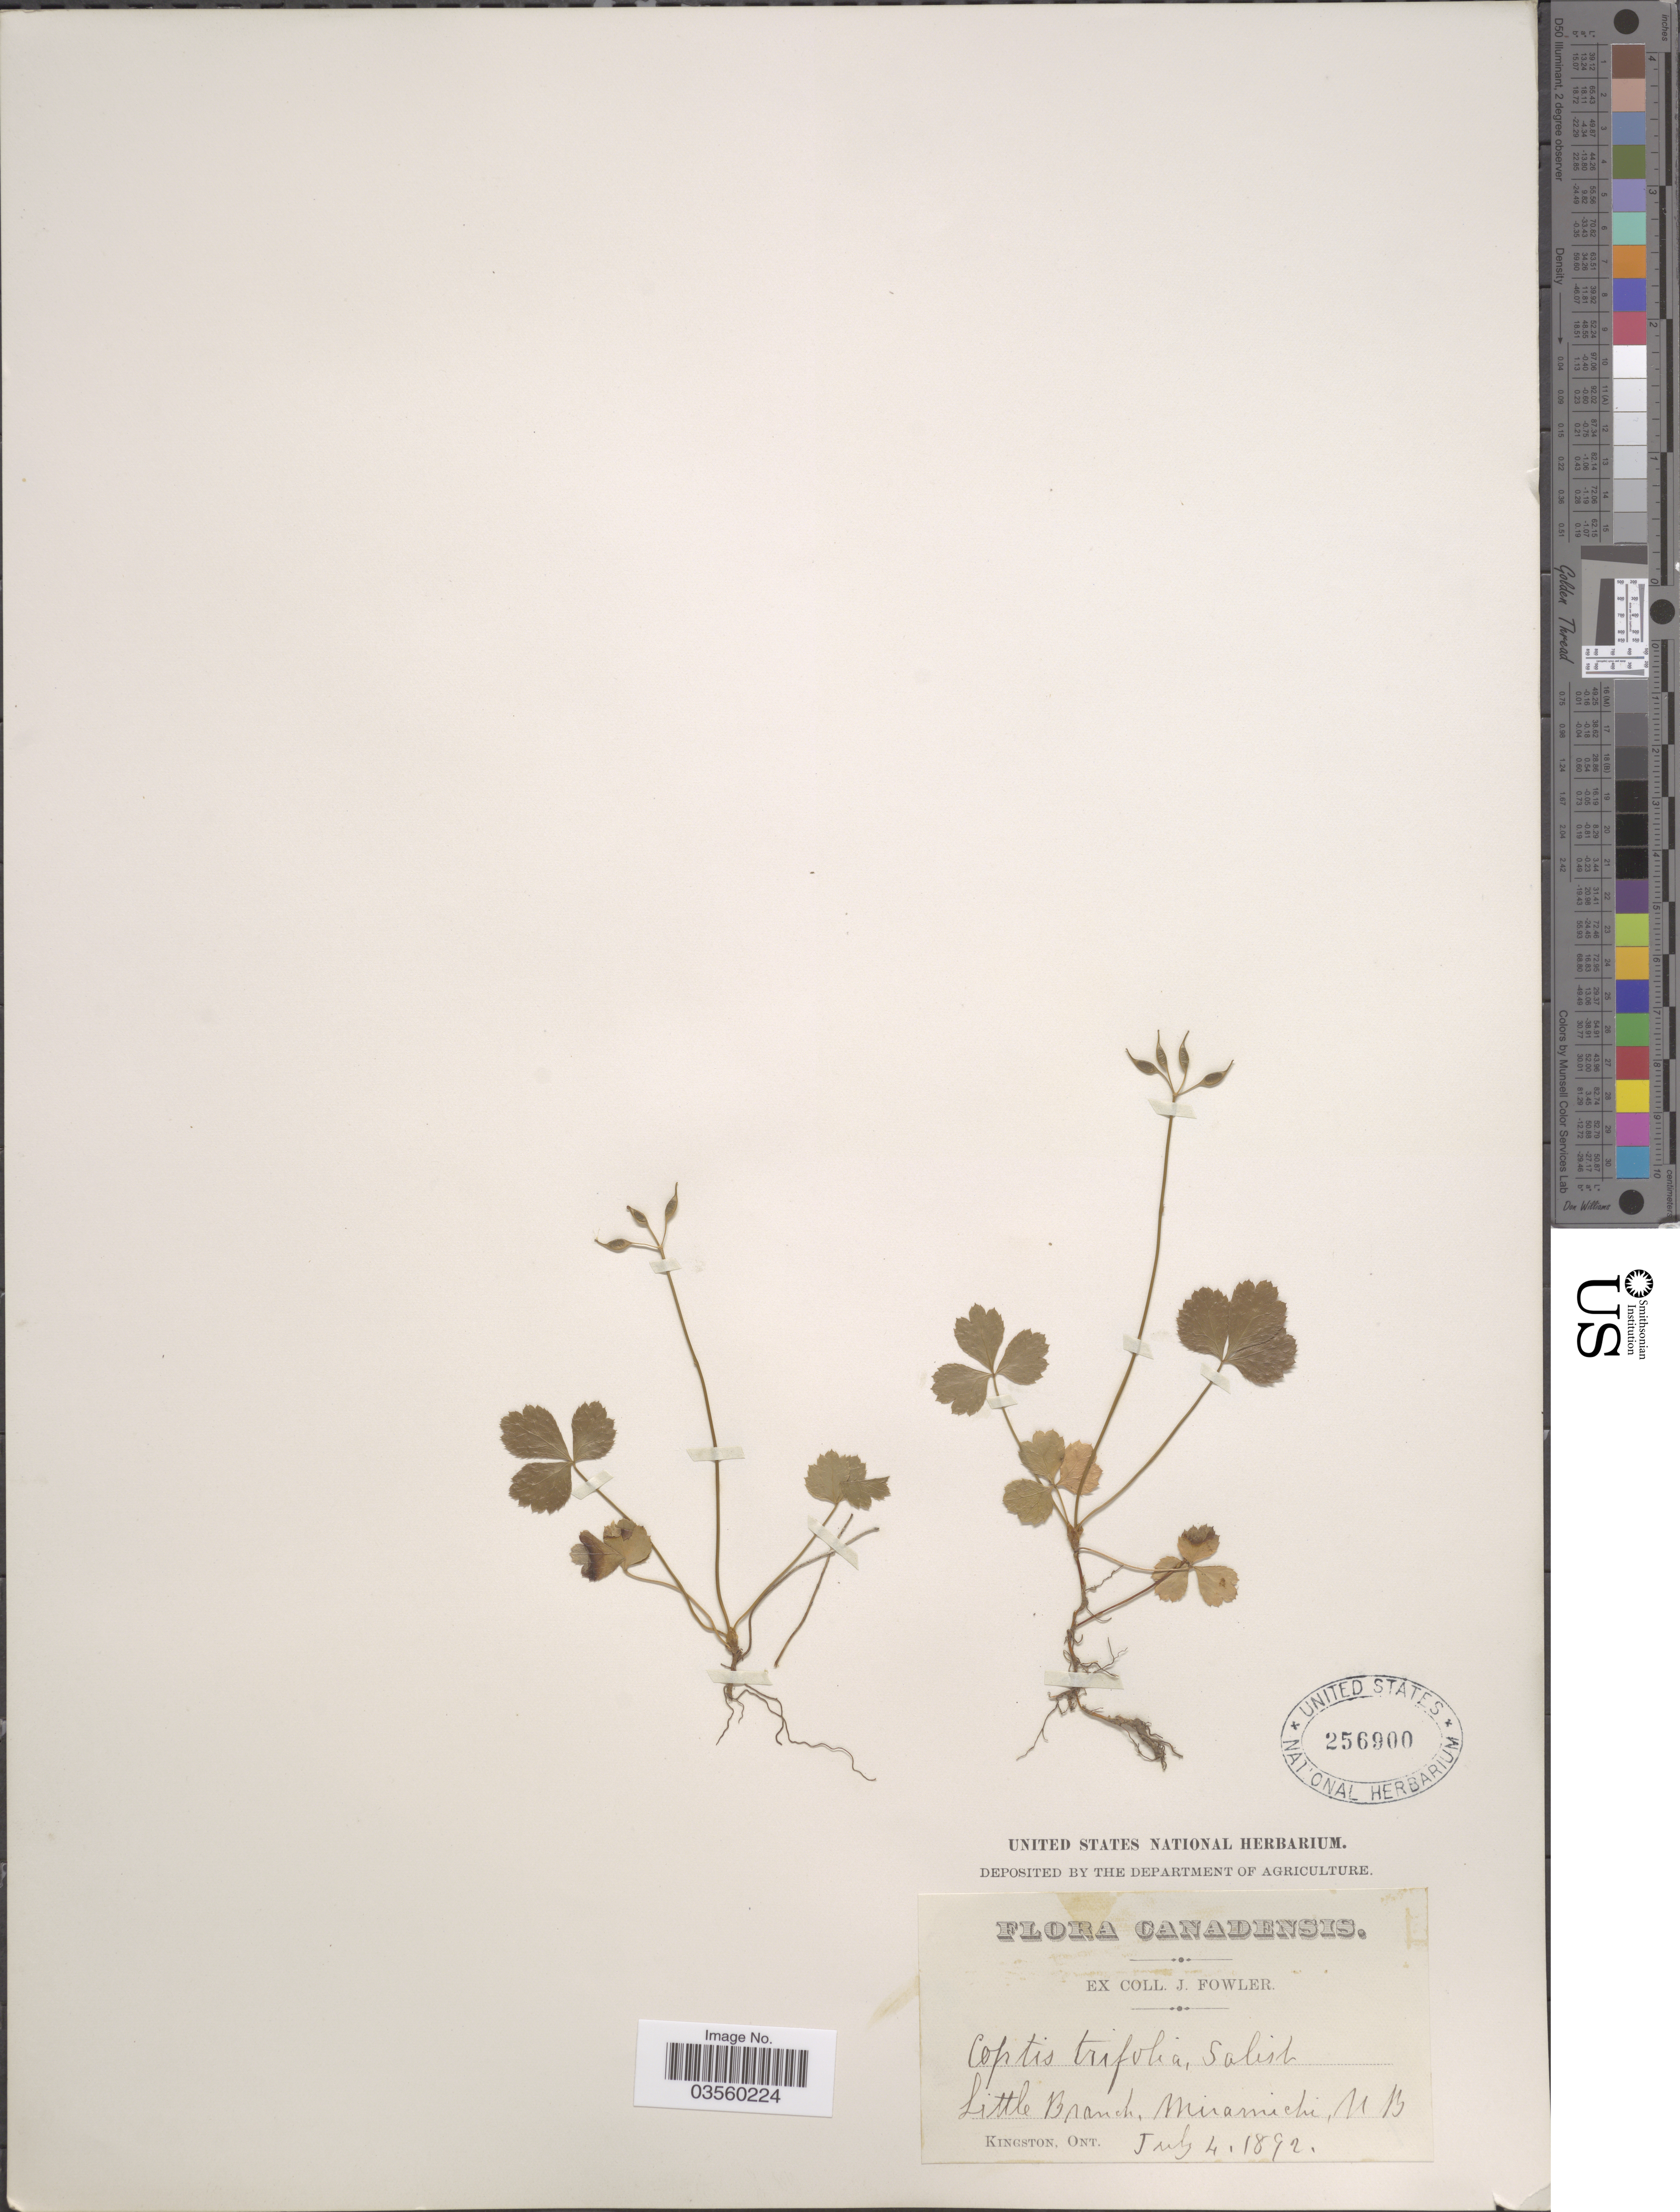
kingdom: Plantae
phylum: Tracheophyta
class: Magnoliopsida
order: Ranunculales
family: Ranunculaceae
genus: Coptis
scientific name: Coptis trifolia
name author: (L.) Salisb.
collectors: J. Fowler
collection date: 1892-07-04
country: Canada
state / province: New Brunswick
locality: Little Branch, Miramichi.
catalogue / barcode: US 256900